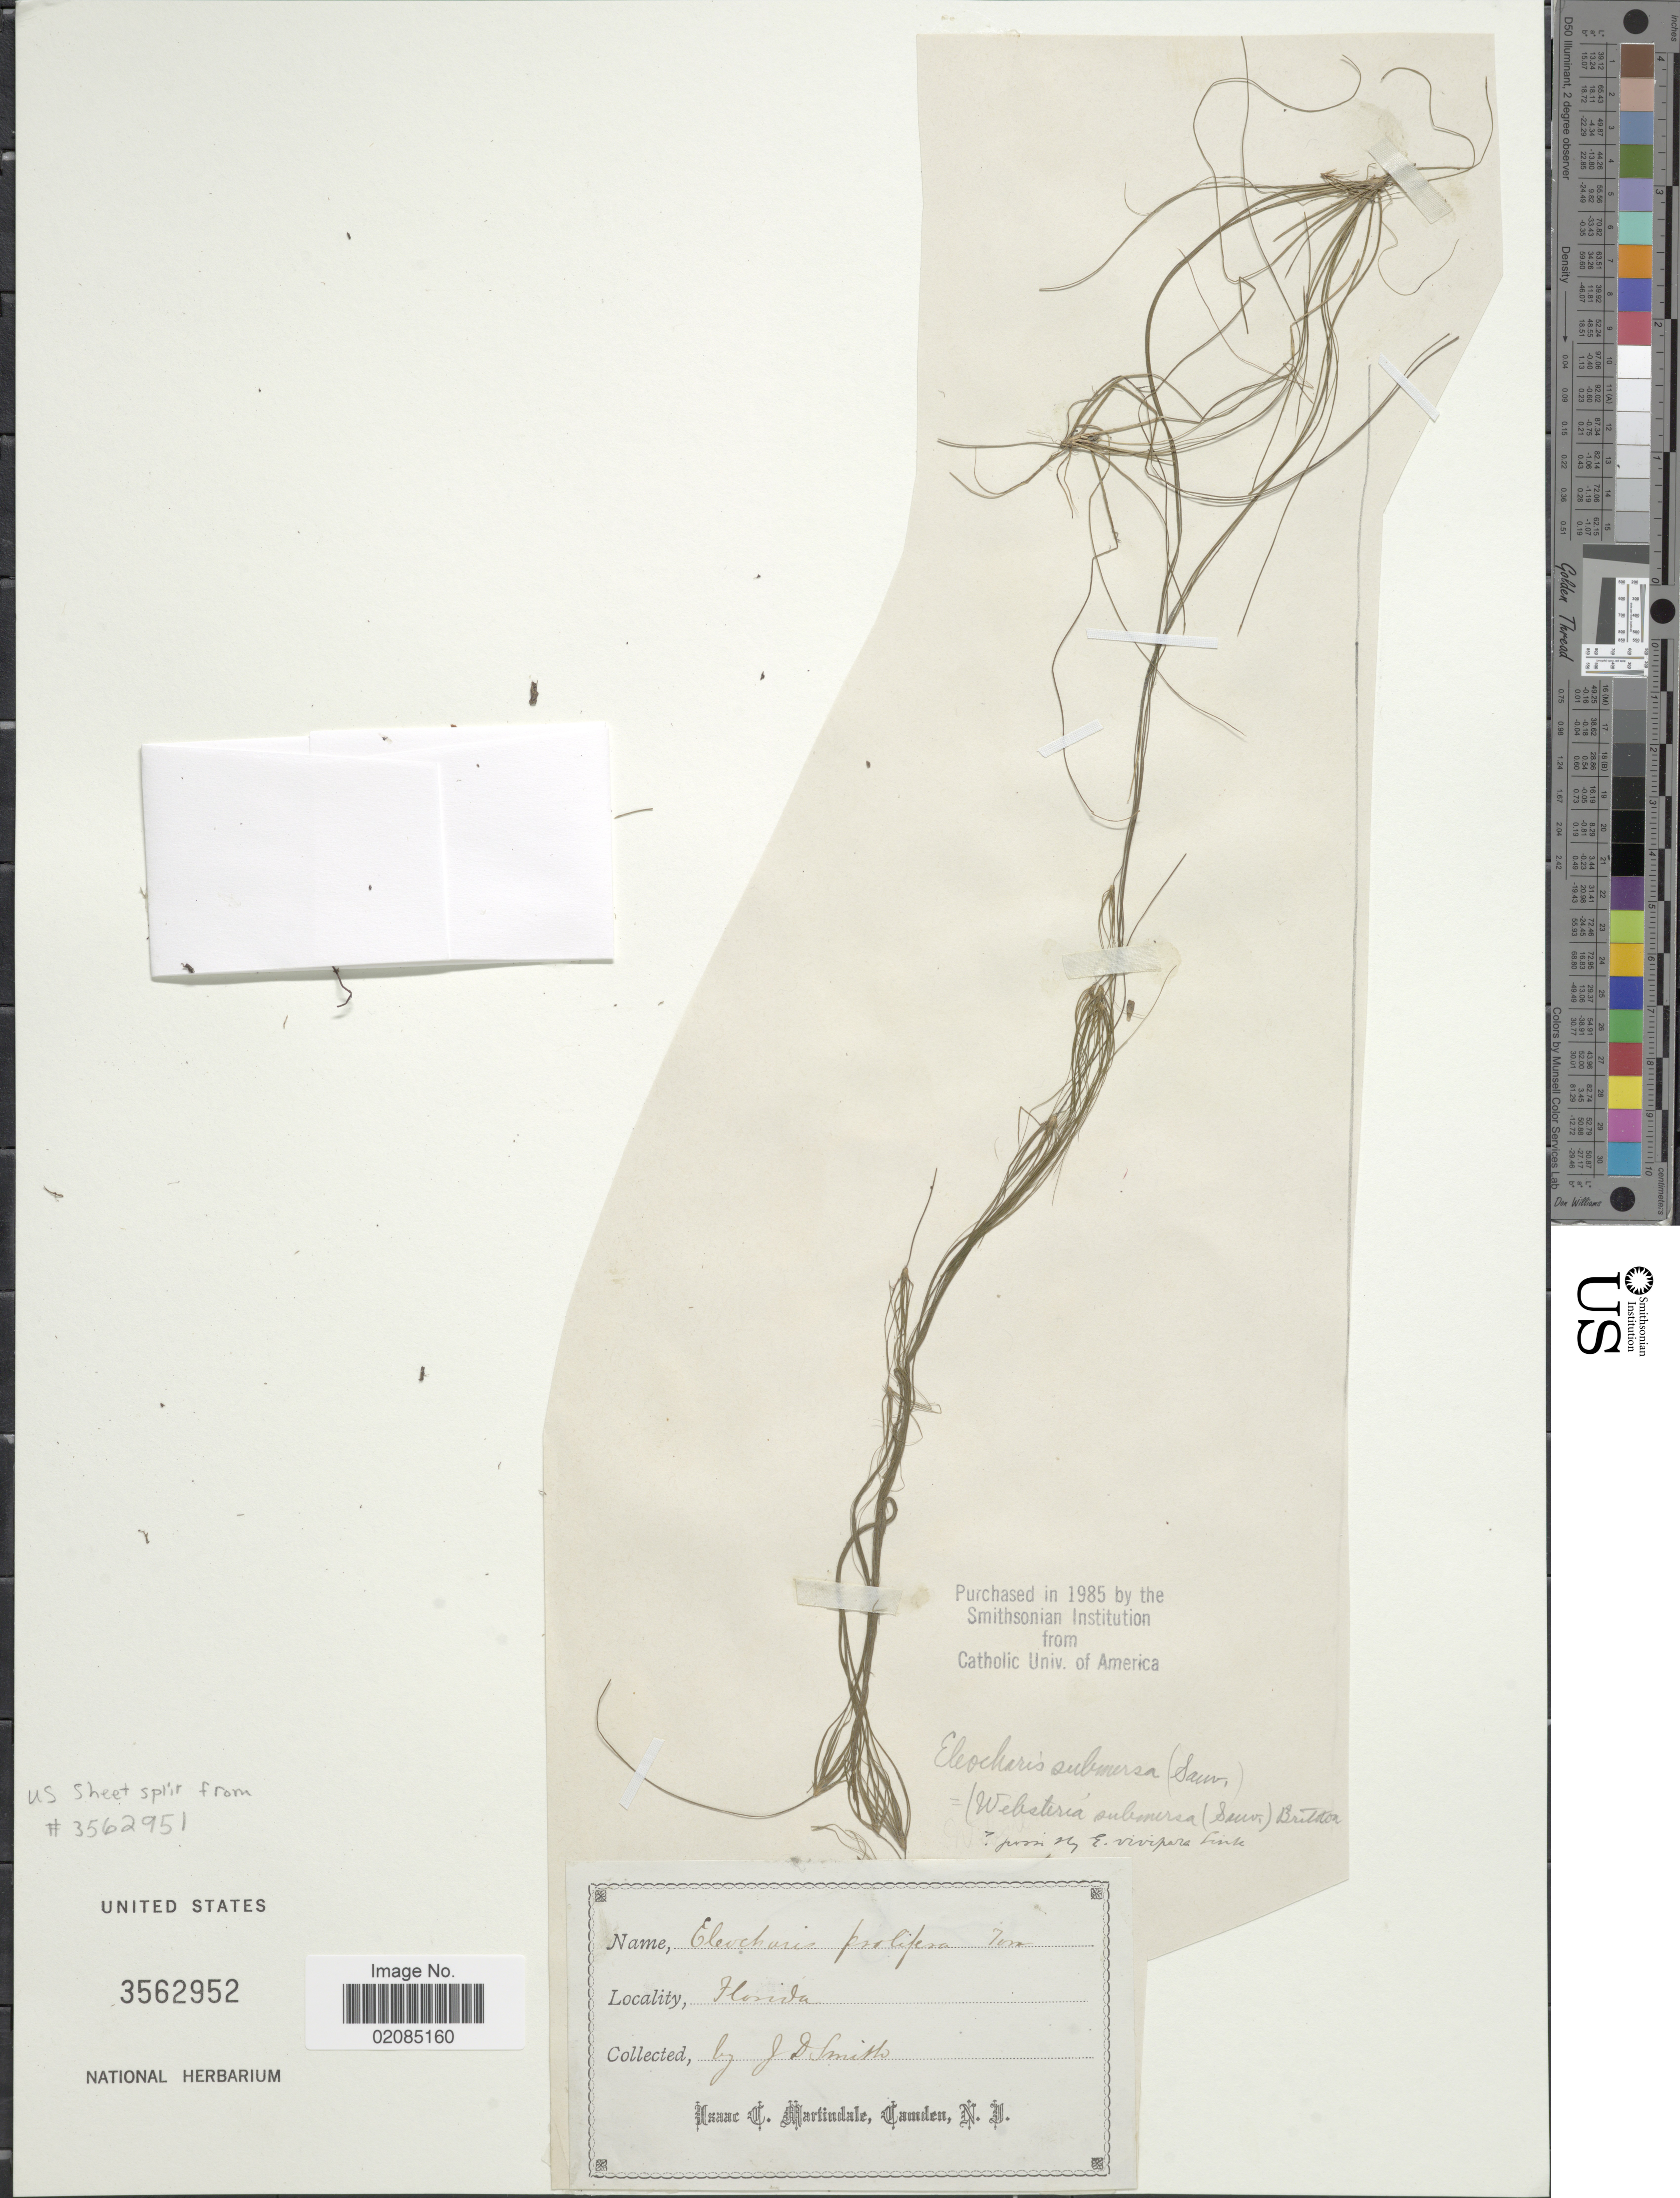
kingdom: Plantae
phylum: Tracheophyta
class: Liliopsida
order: Poales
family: Cyperaceae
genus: Eleocharis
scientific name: Eleocharis vivipara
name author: Link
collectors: J. Donnell Smith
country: United States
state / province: Florida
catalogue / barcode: US 3562952